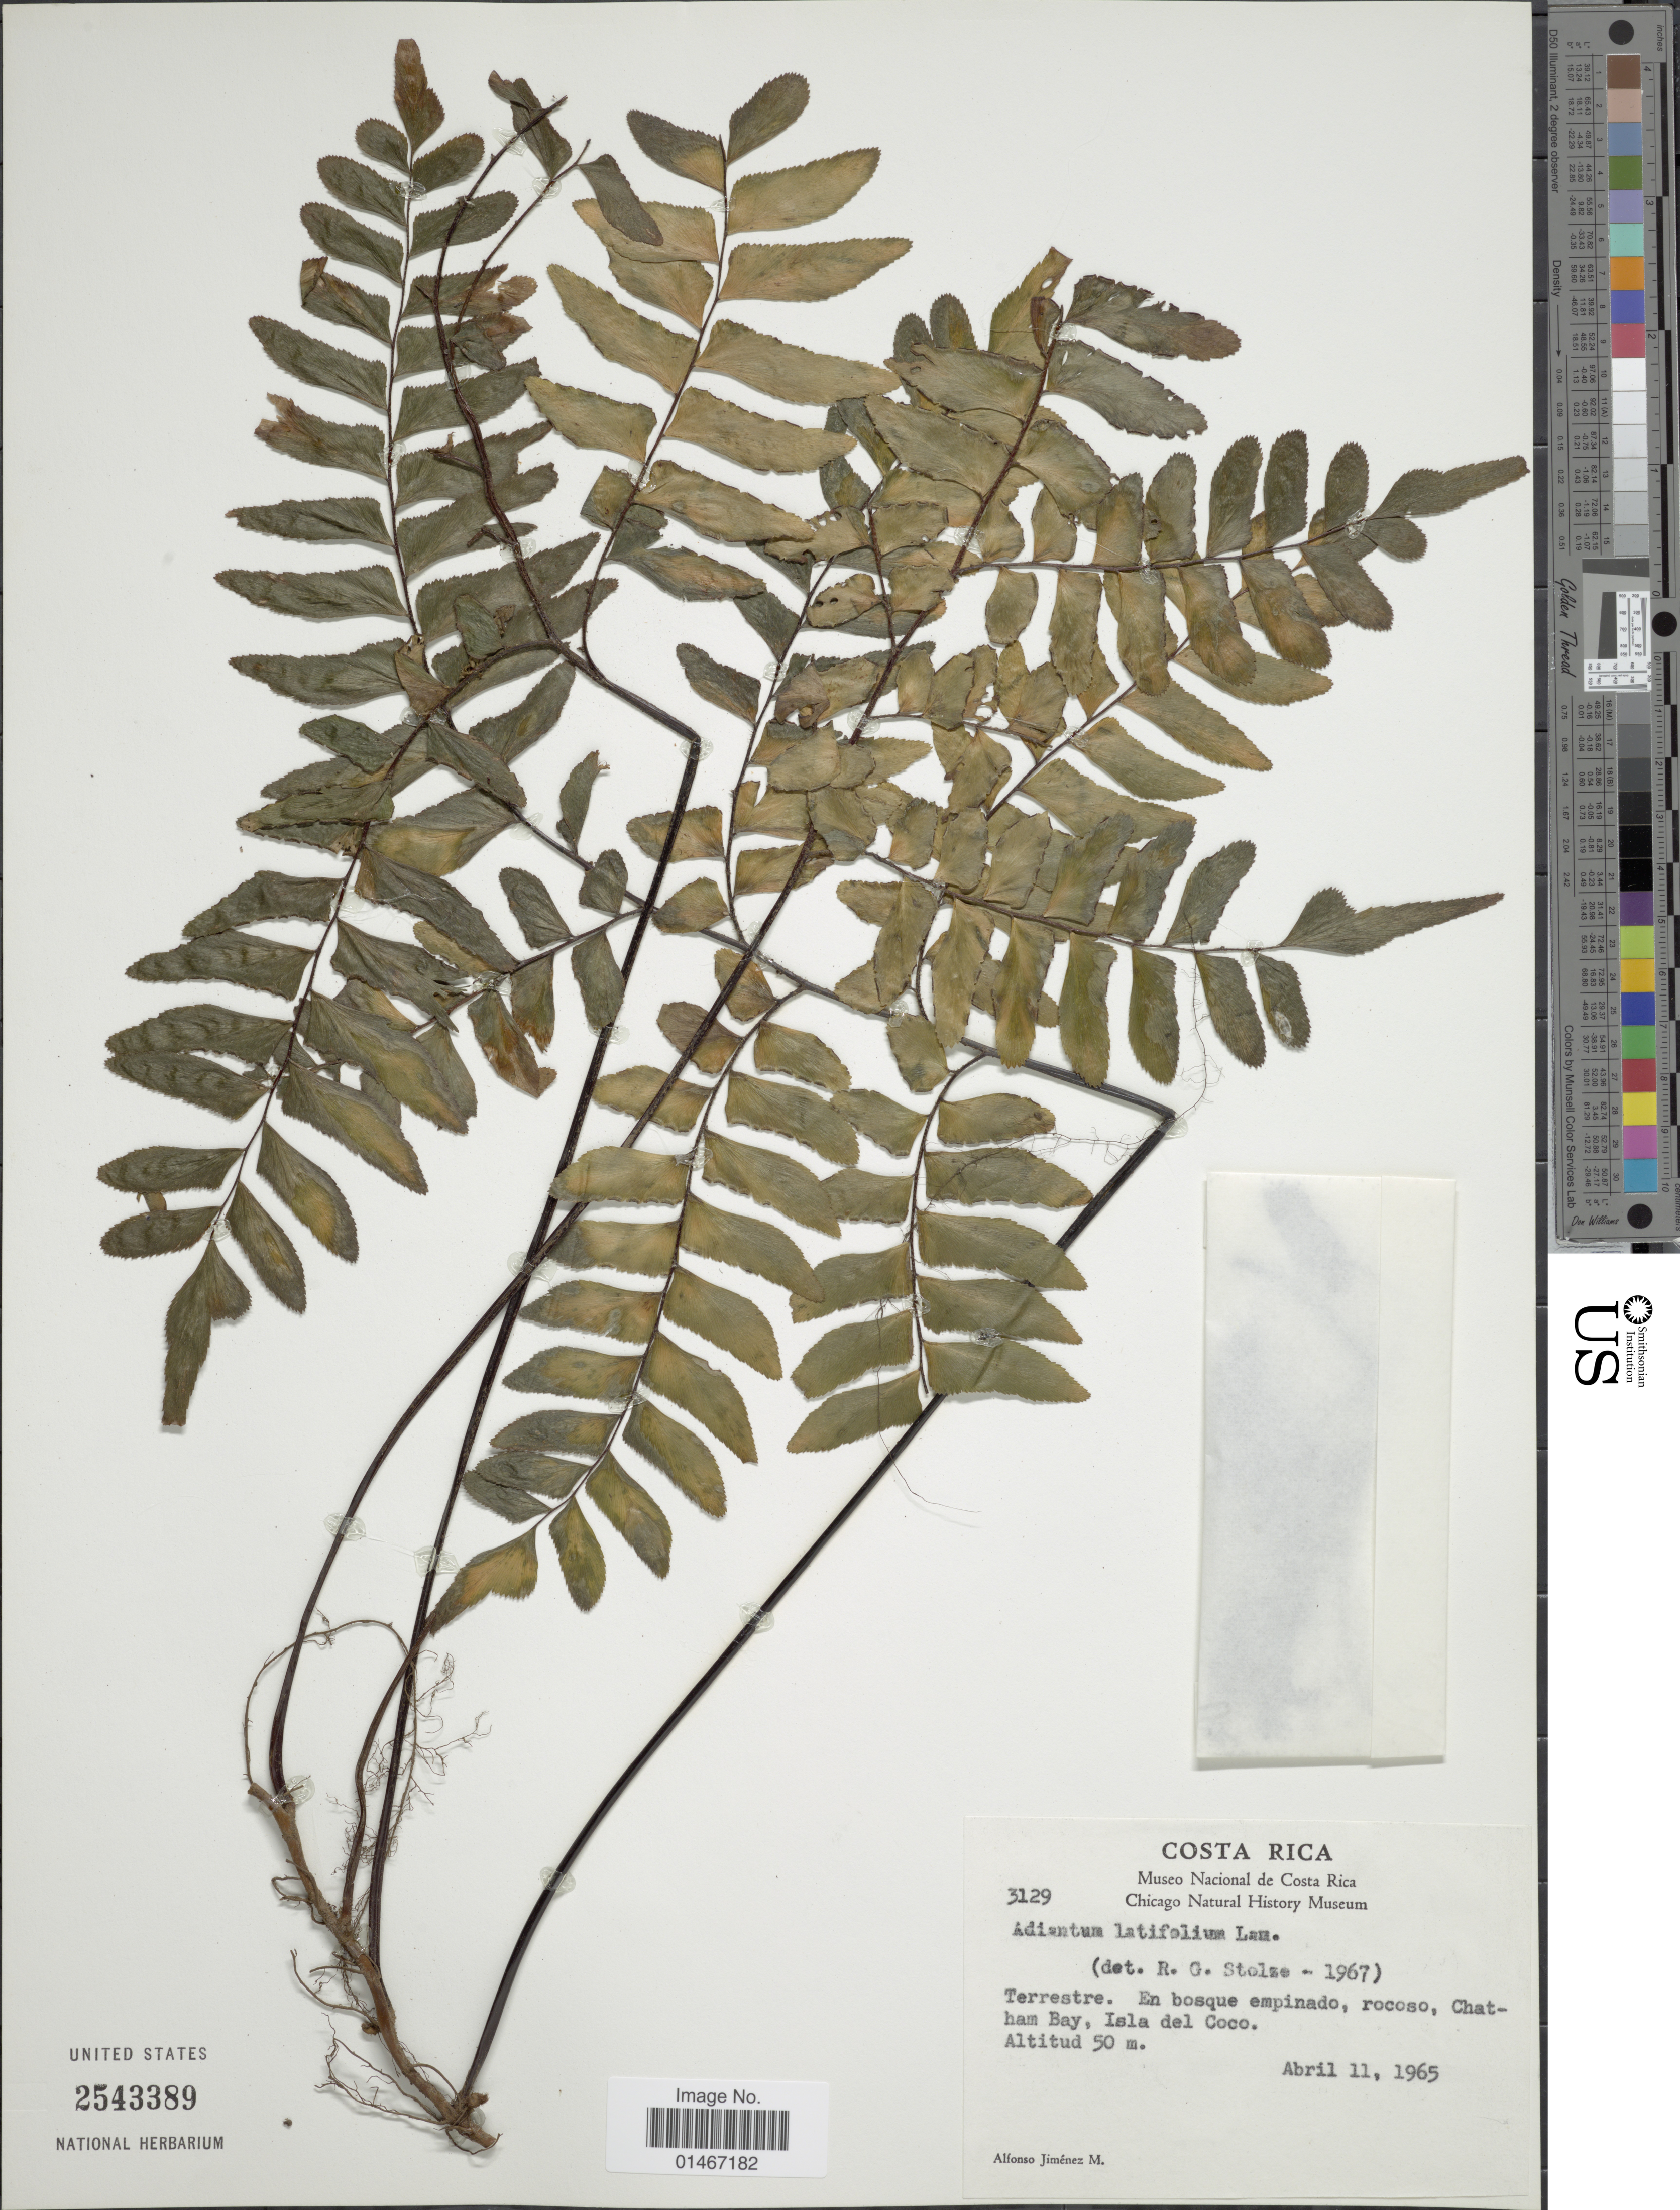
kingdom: Plantae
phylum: Tracheophyta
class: Polypodiopsida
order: Polypodiales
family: Pteridaceae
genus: Adiantum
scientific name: Adiantum latifolium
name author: Lam.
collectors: A. Jimenez M.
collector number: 3129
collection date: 1965-04-11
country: Costa Rica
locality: Chatham Bay, Isla del Coco.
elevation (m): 50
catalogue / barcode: US 2543389